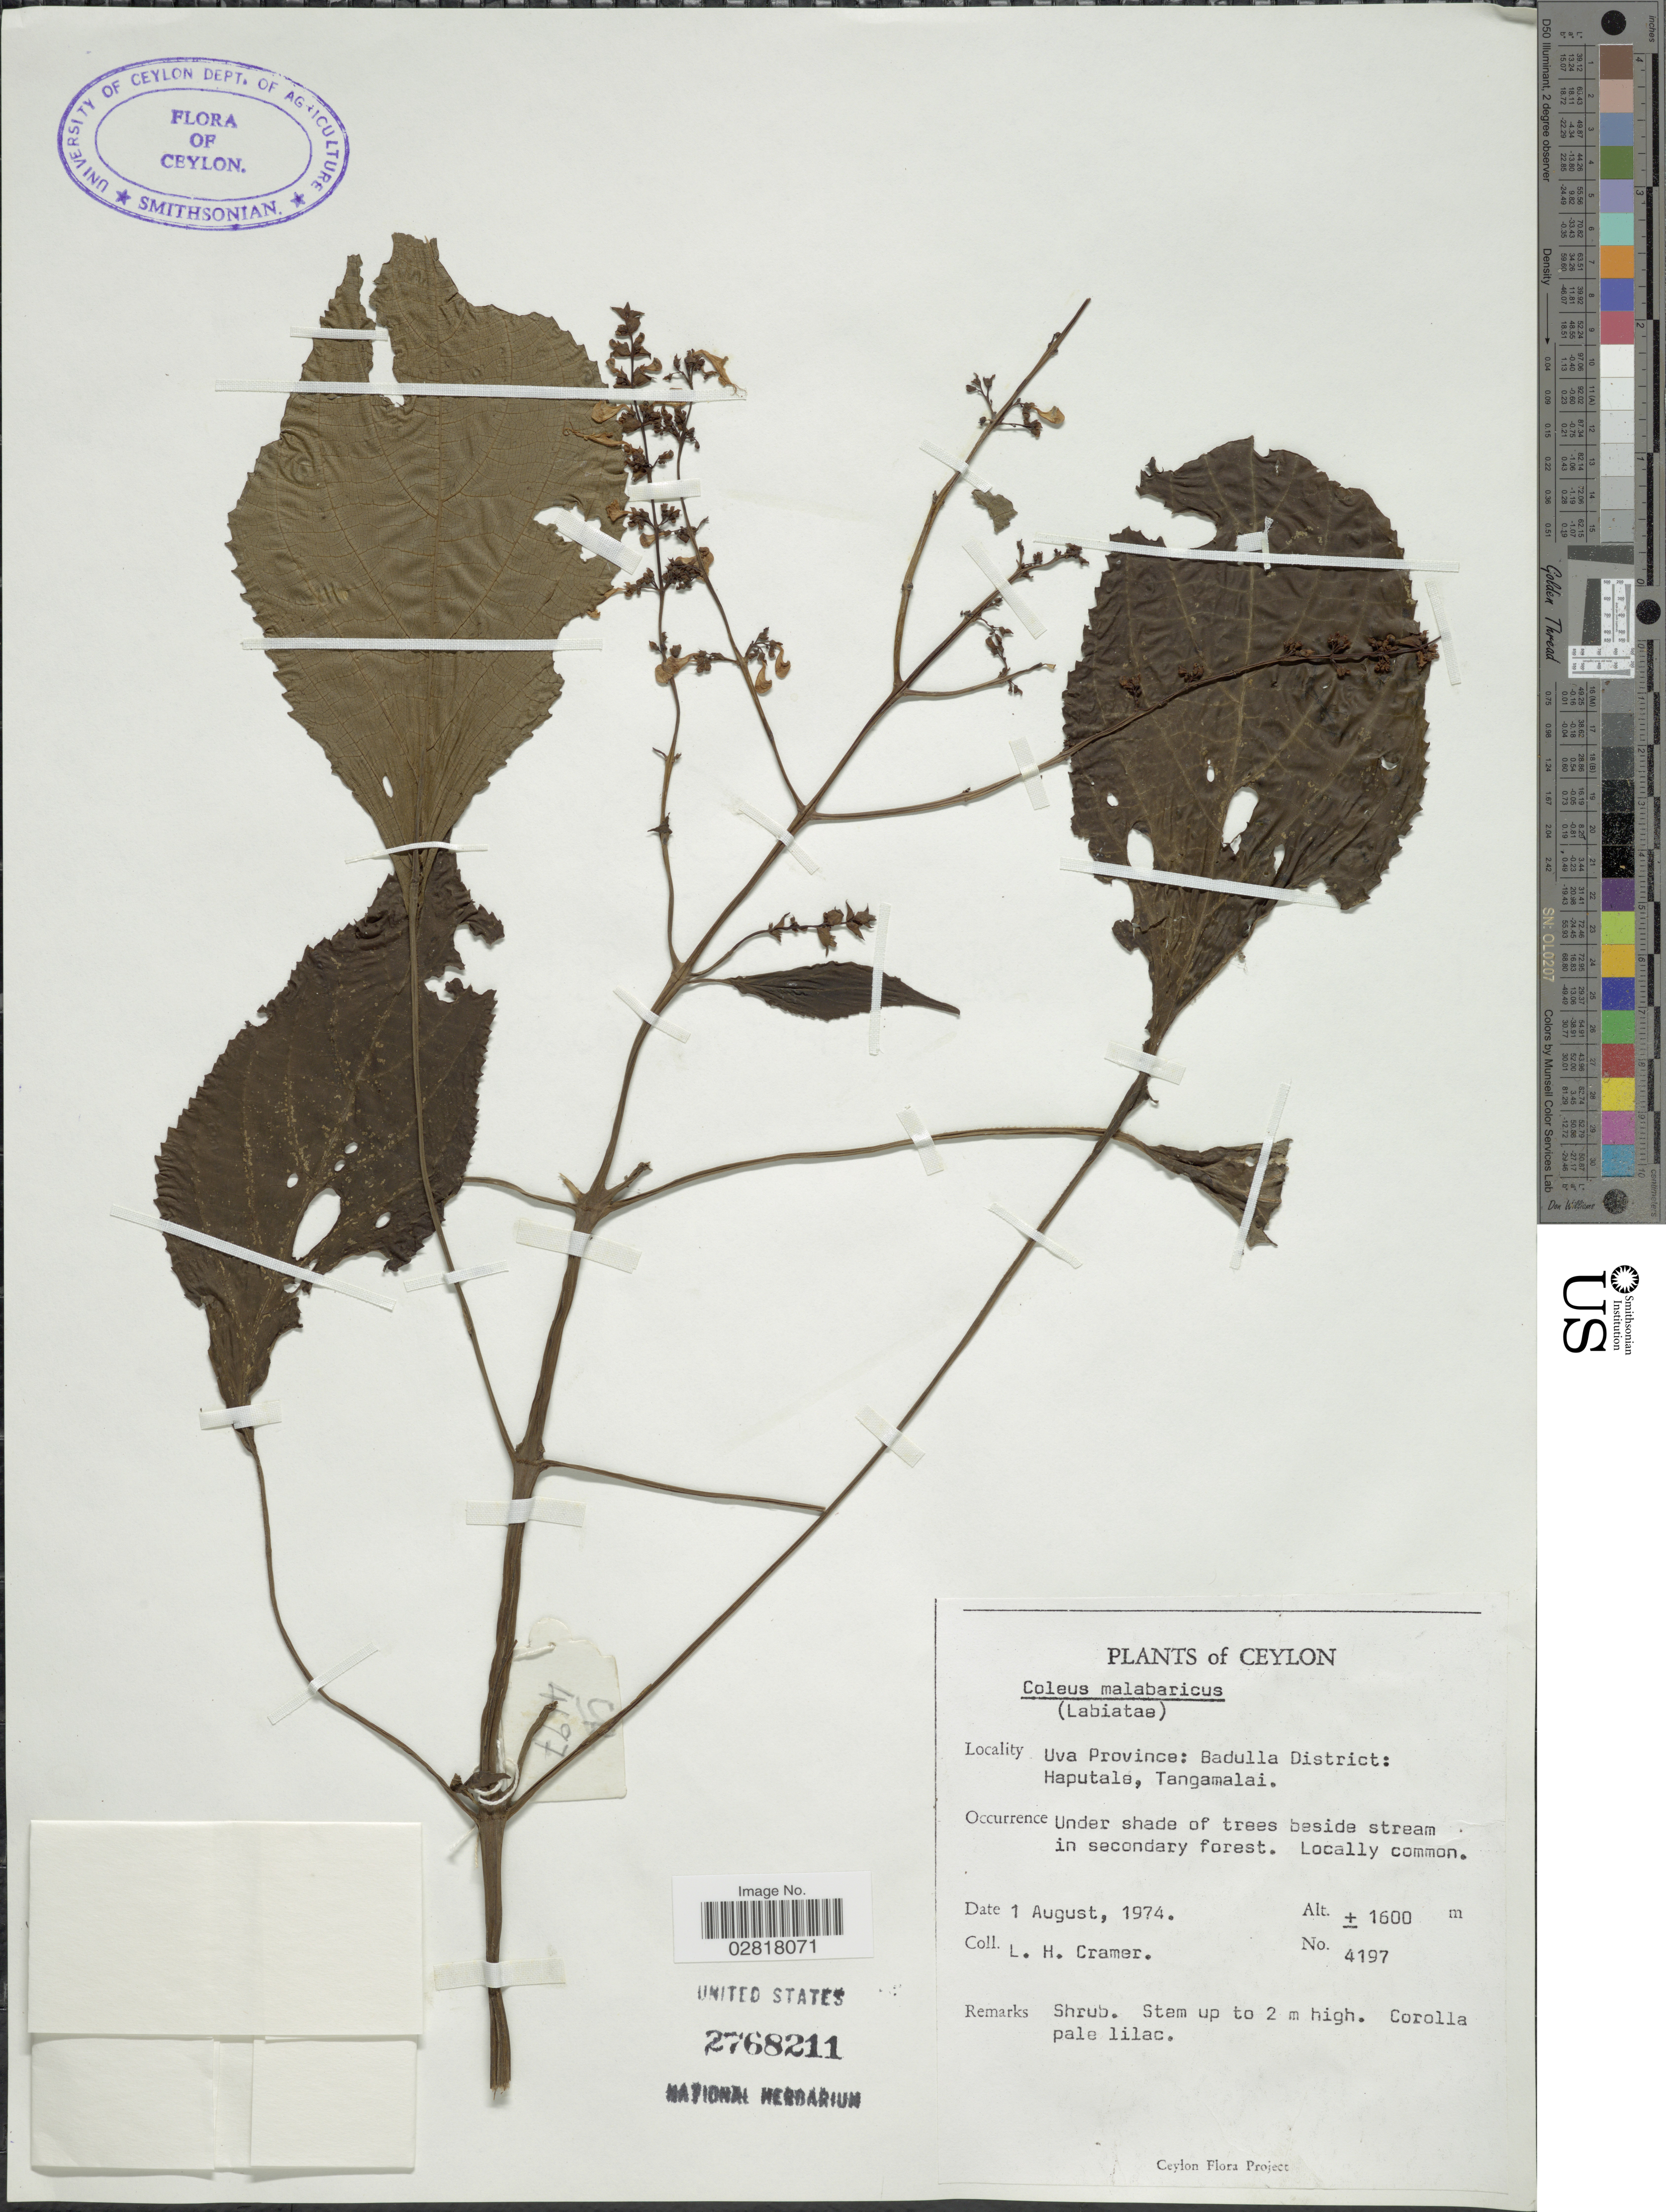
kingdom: Plantae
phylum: Tracheophyta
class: Magnoliopsida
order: Lamiales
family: Lamiaceae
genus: Plectranthus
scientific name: Plectranthus malabaricus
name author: (Benth.) R.H. Willemse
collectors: L. H. Cramer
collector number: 4197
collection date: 1974-08-01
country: Sri Lanka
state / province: Uva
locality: Ceylon, Badulla District: Haputala, Tangamalai.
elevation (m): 1600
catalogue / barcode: US 2768211